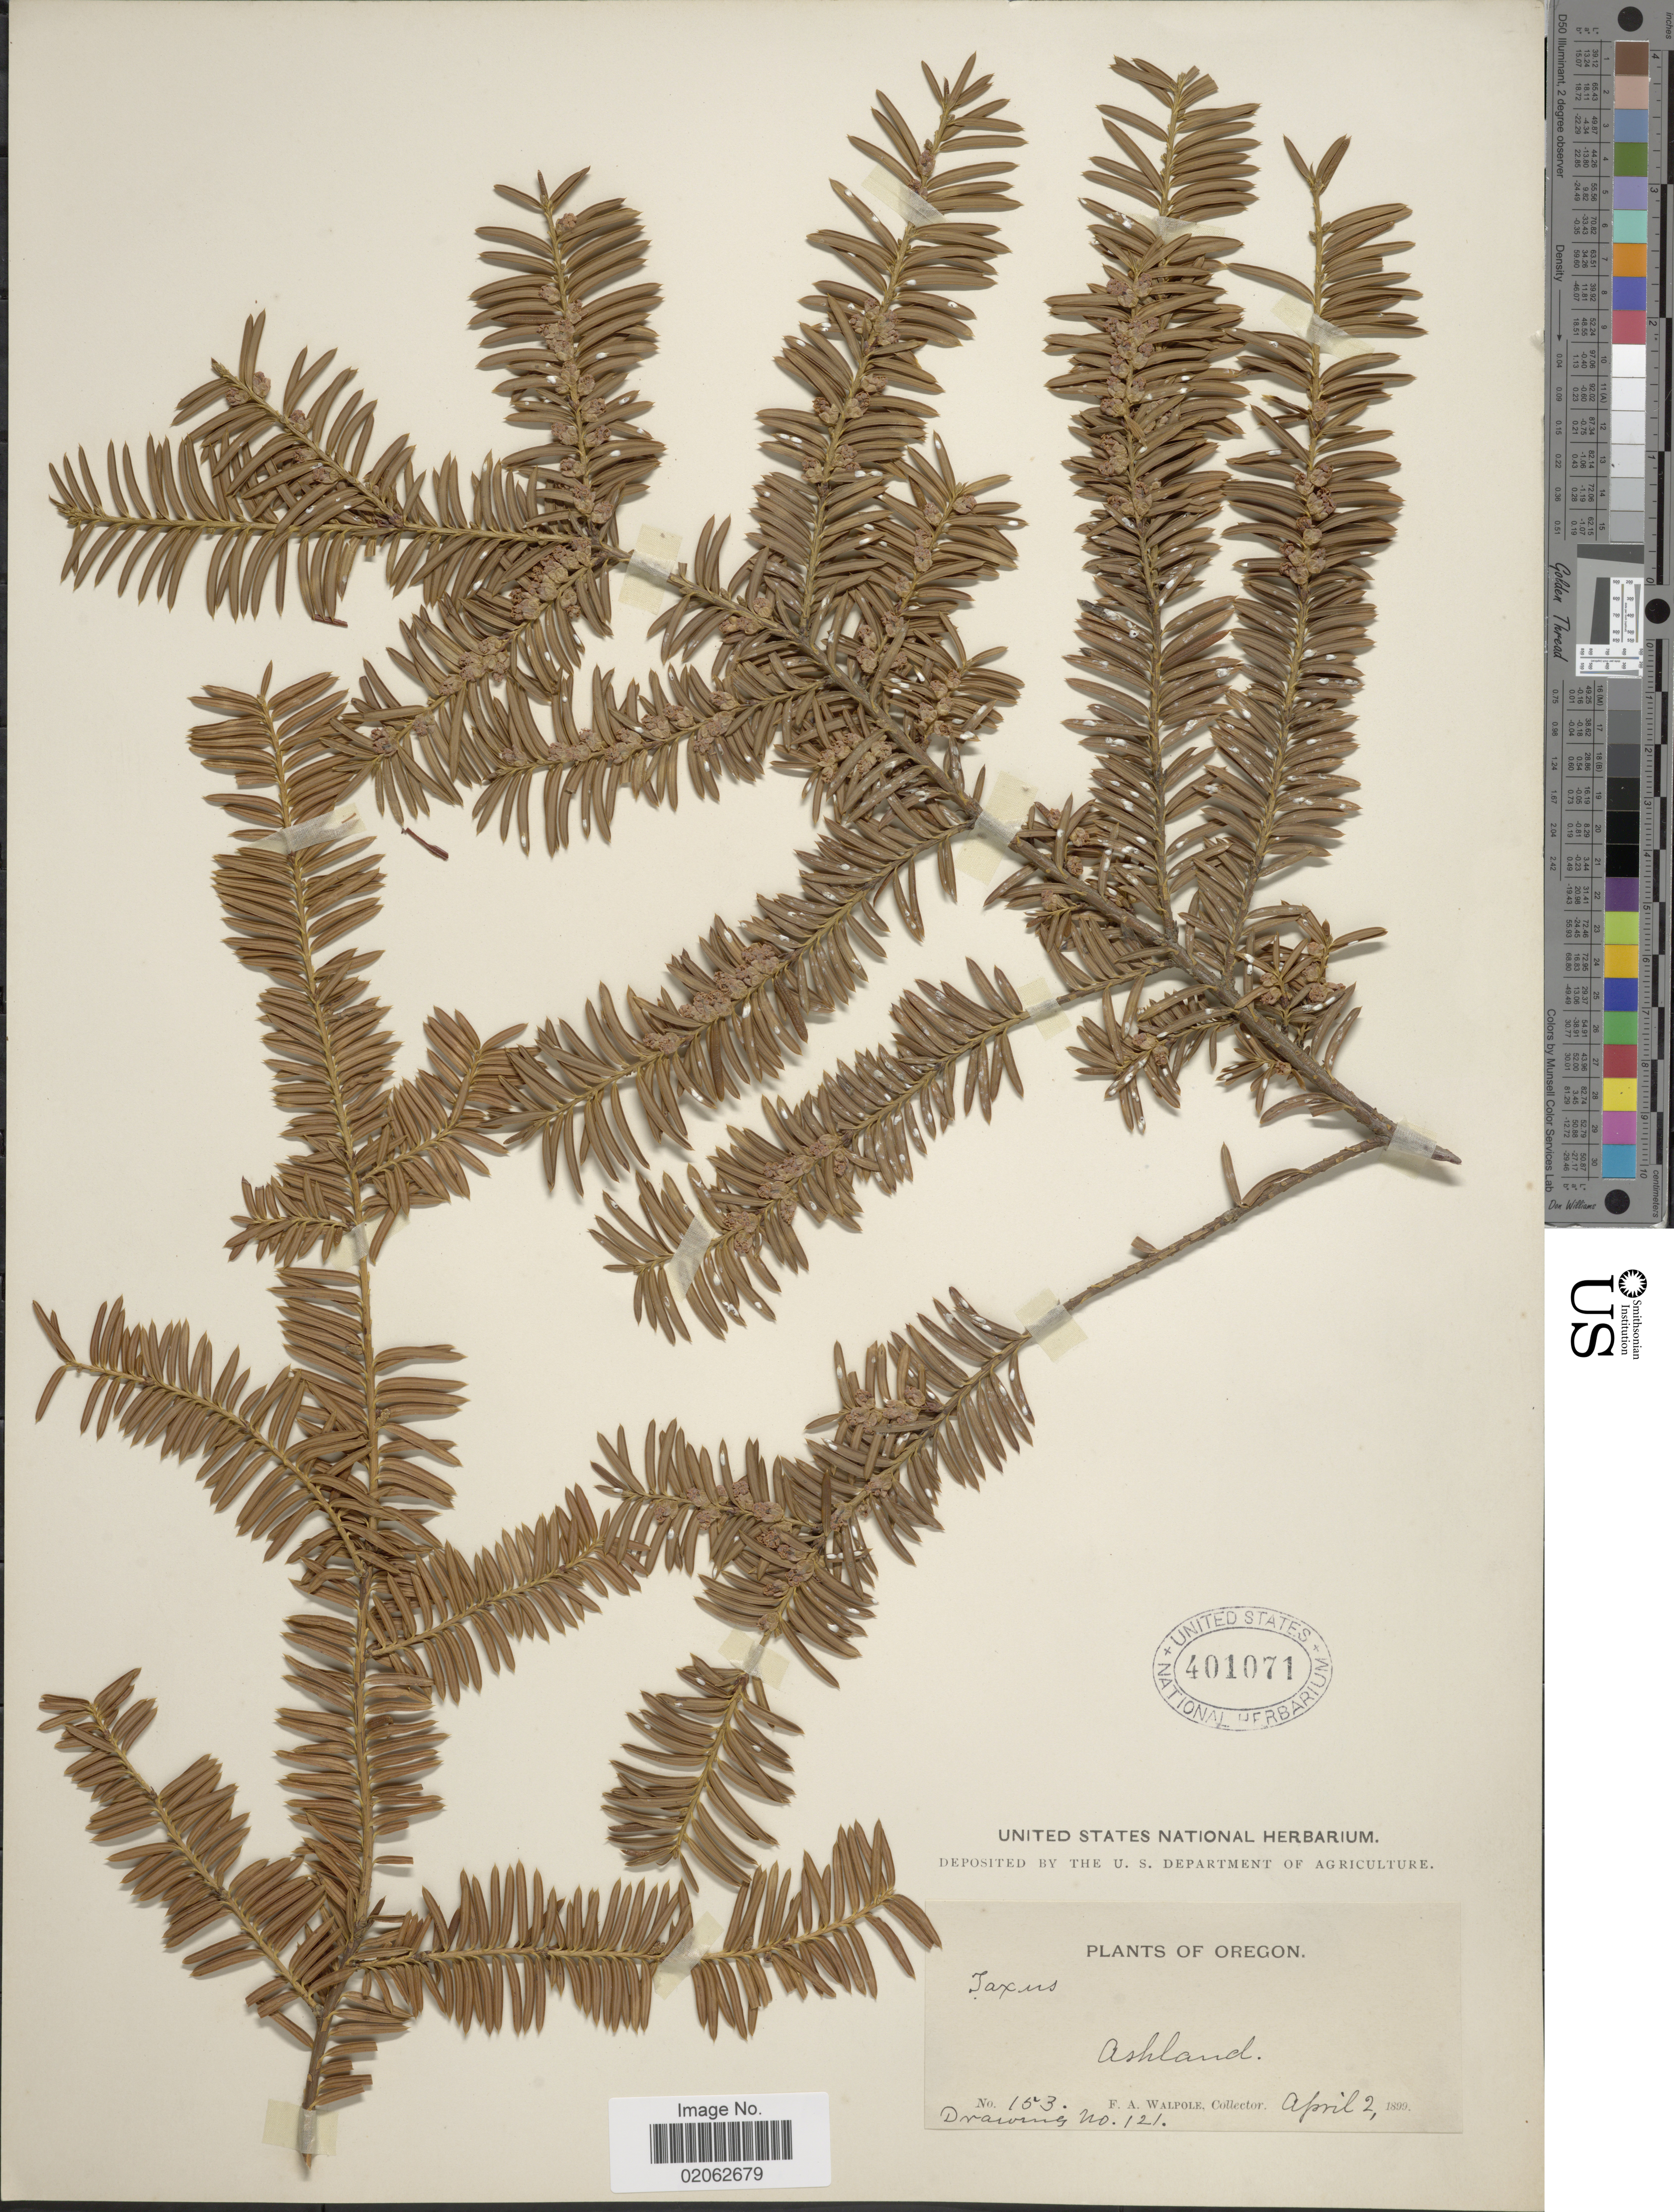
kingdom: Plantae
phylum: Tracheophyta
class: Pinopsida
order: Pinales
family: Taxaceae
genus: Taxus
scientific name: Taxus brevifolia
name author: Nutt.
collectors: F. Walpole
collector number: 153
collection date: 1899-04-02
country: United States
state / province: Oregon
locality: Ashland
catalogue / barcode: US 401071